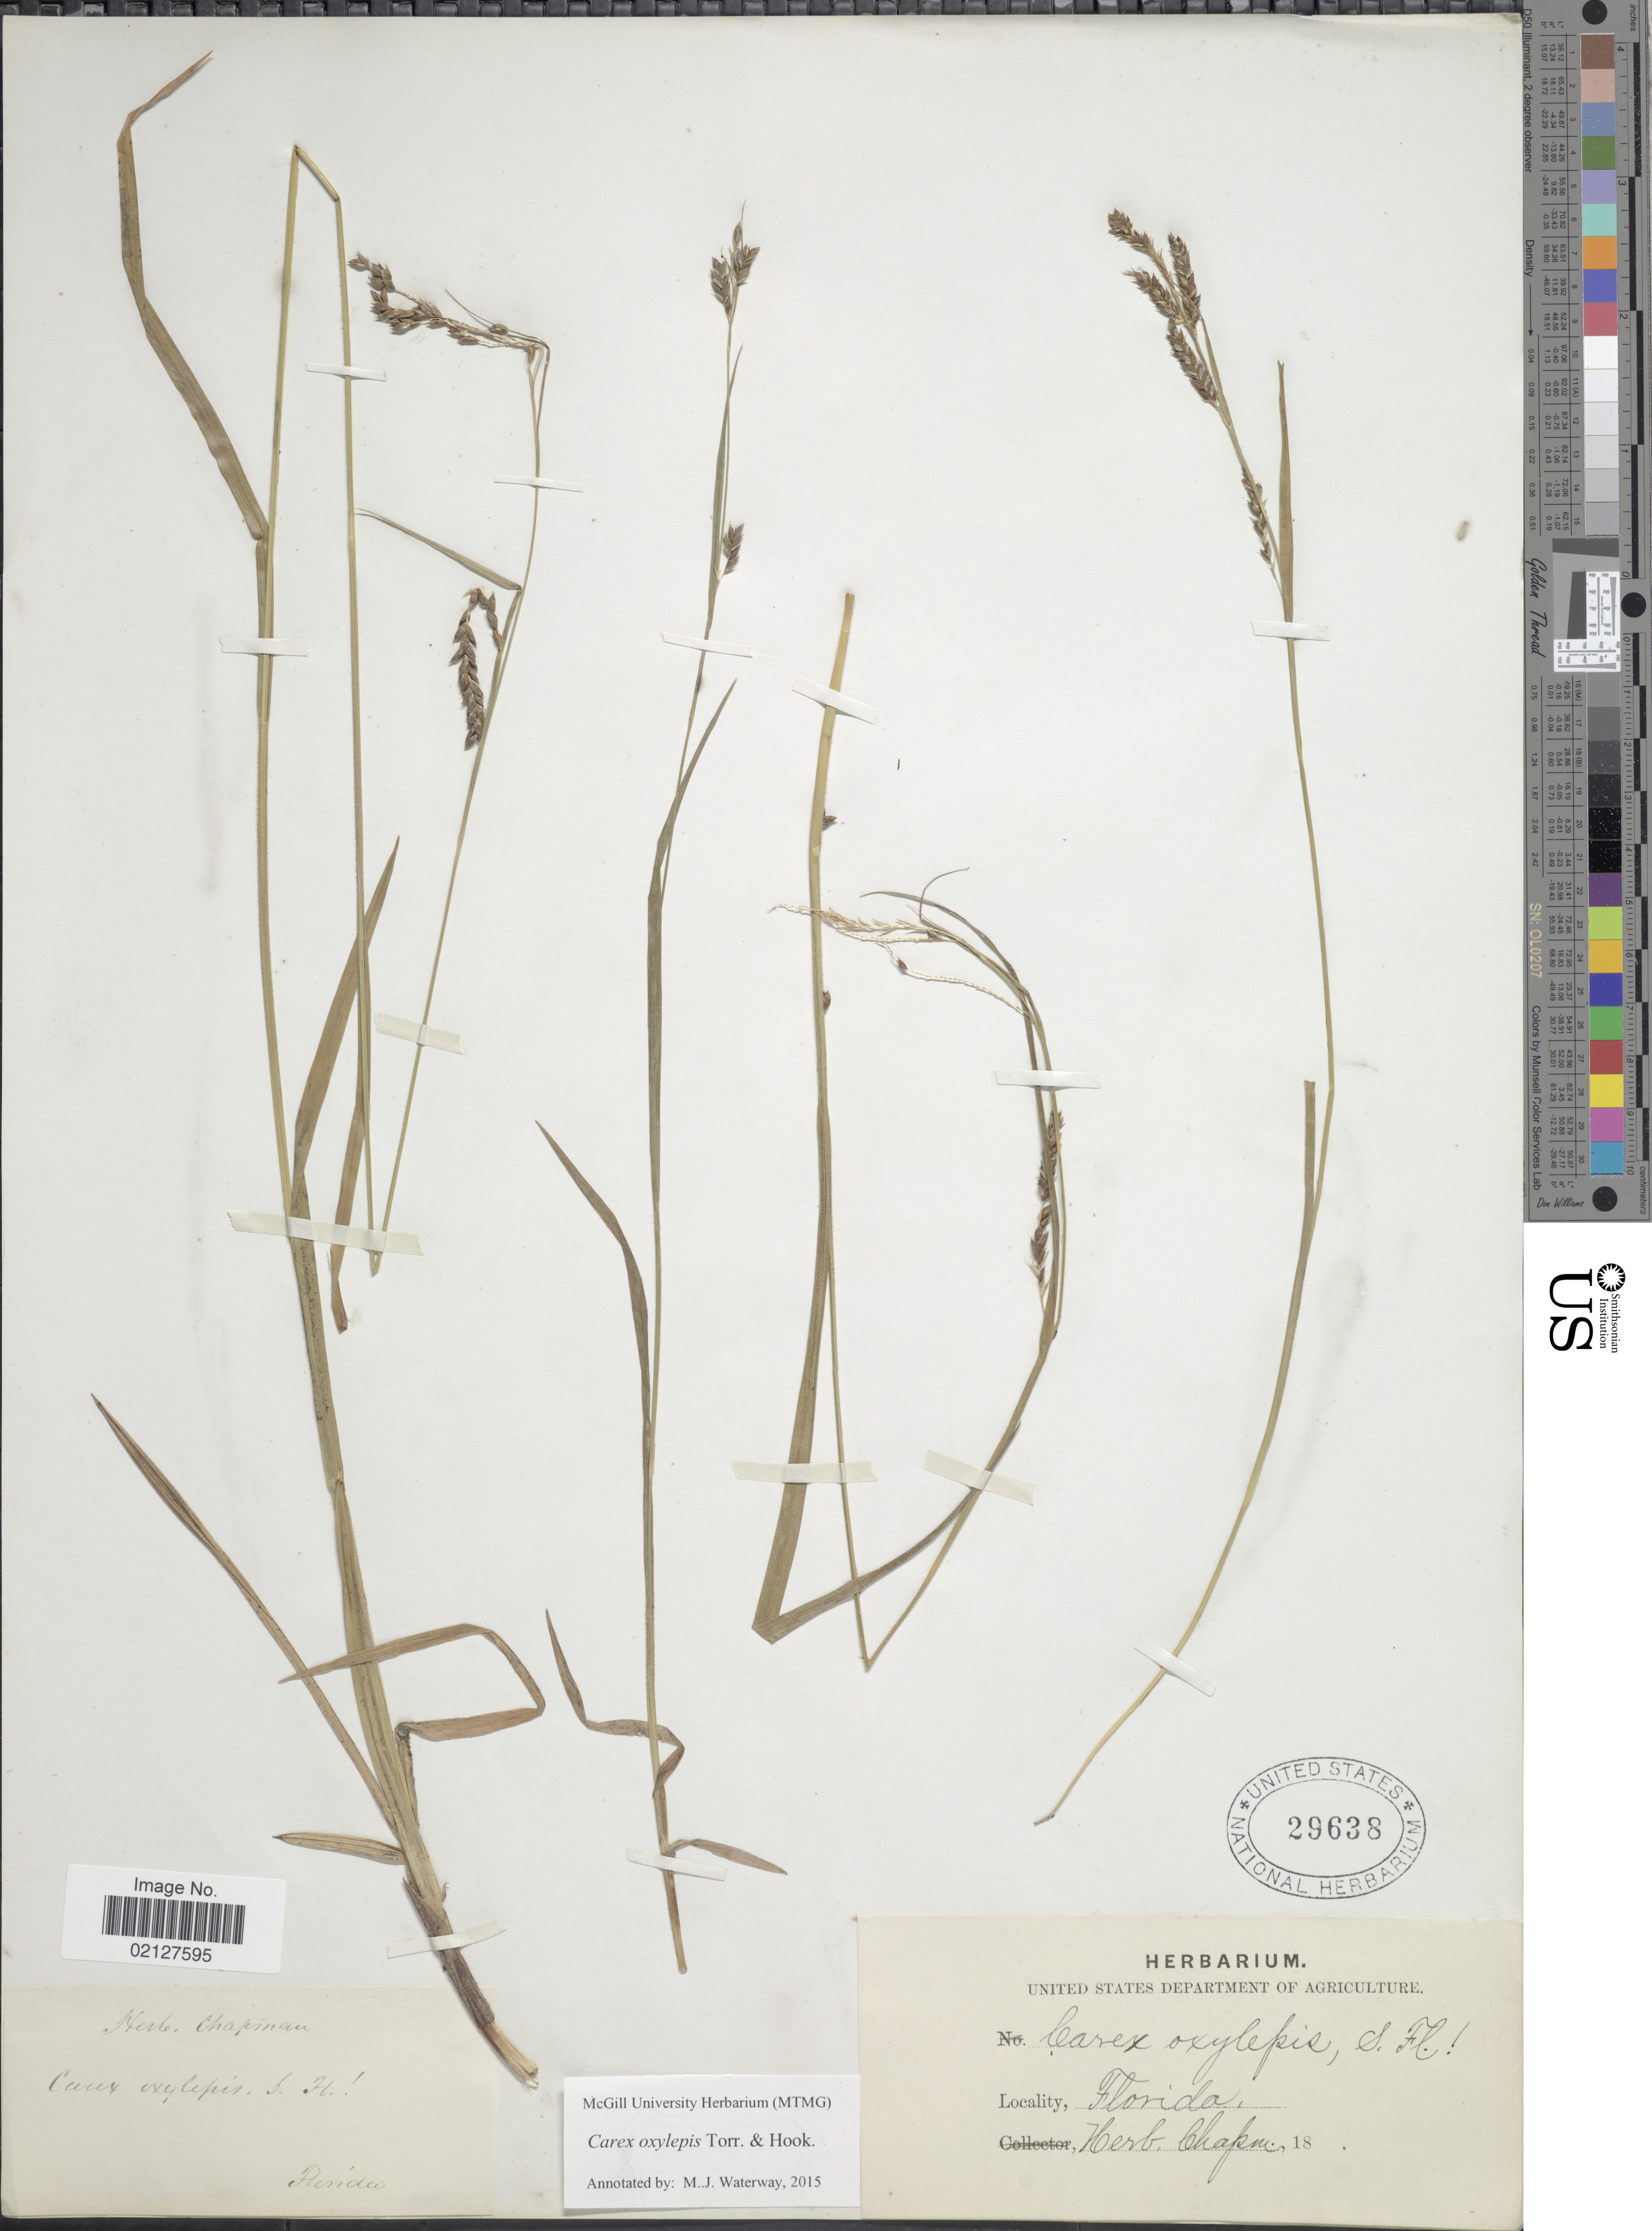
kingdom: Plantae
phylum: Tracheophyta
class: Liliopsida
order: Poales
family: Cyperaceae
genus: Carex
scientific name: Carex oxylepis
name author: Torr. & Hook.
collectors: ex herb. Chapman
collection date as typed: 18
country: United States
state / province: Florida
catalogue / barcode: US 29638